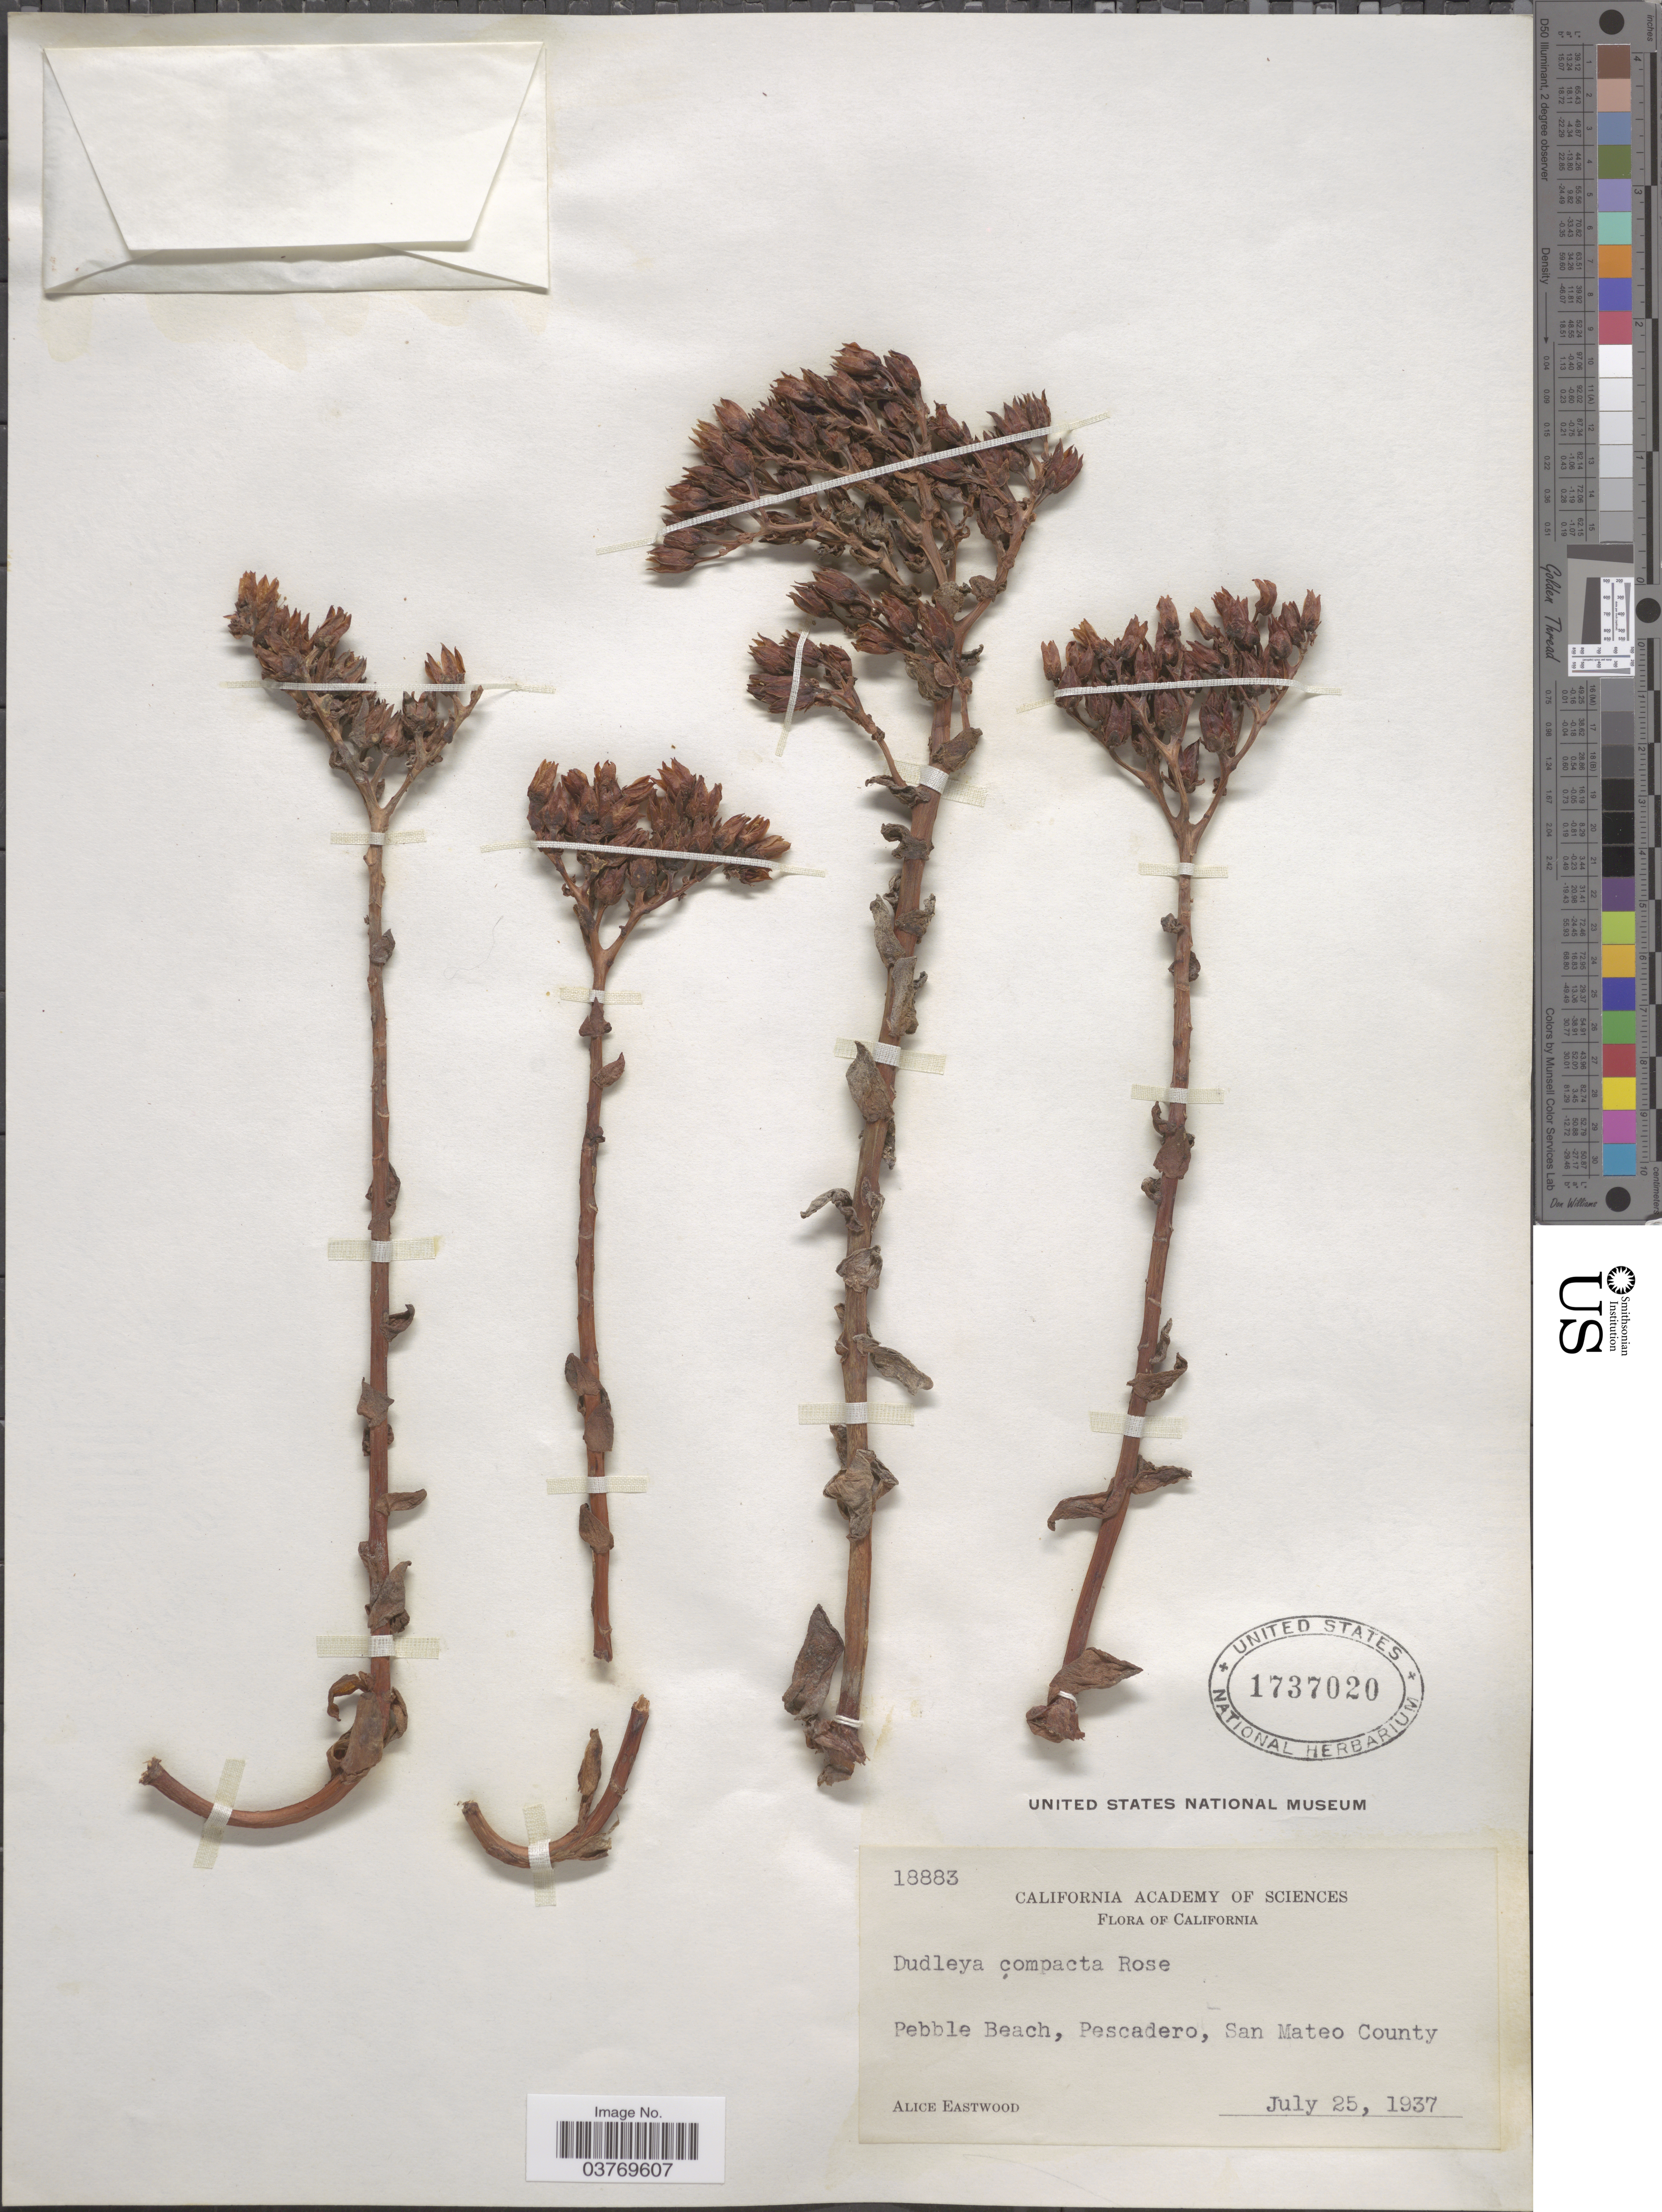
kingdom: Plantae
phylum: Tracheophyta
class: Magnoliopsida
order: Saxifragales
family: Crassulaceae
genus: Dudleya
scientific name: Dudleya compacta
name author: Rose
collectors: A. Eastwood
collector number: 18883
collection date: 1937-07-25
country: United States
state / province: California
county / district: San Mateo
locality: Pebble Beach, Pescadero, San Mateo County.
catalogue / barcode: US 1737020